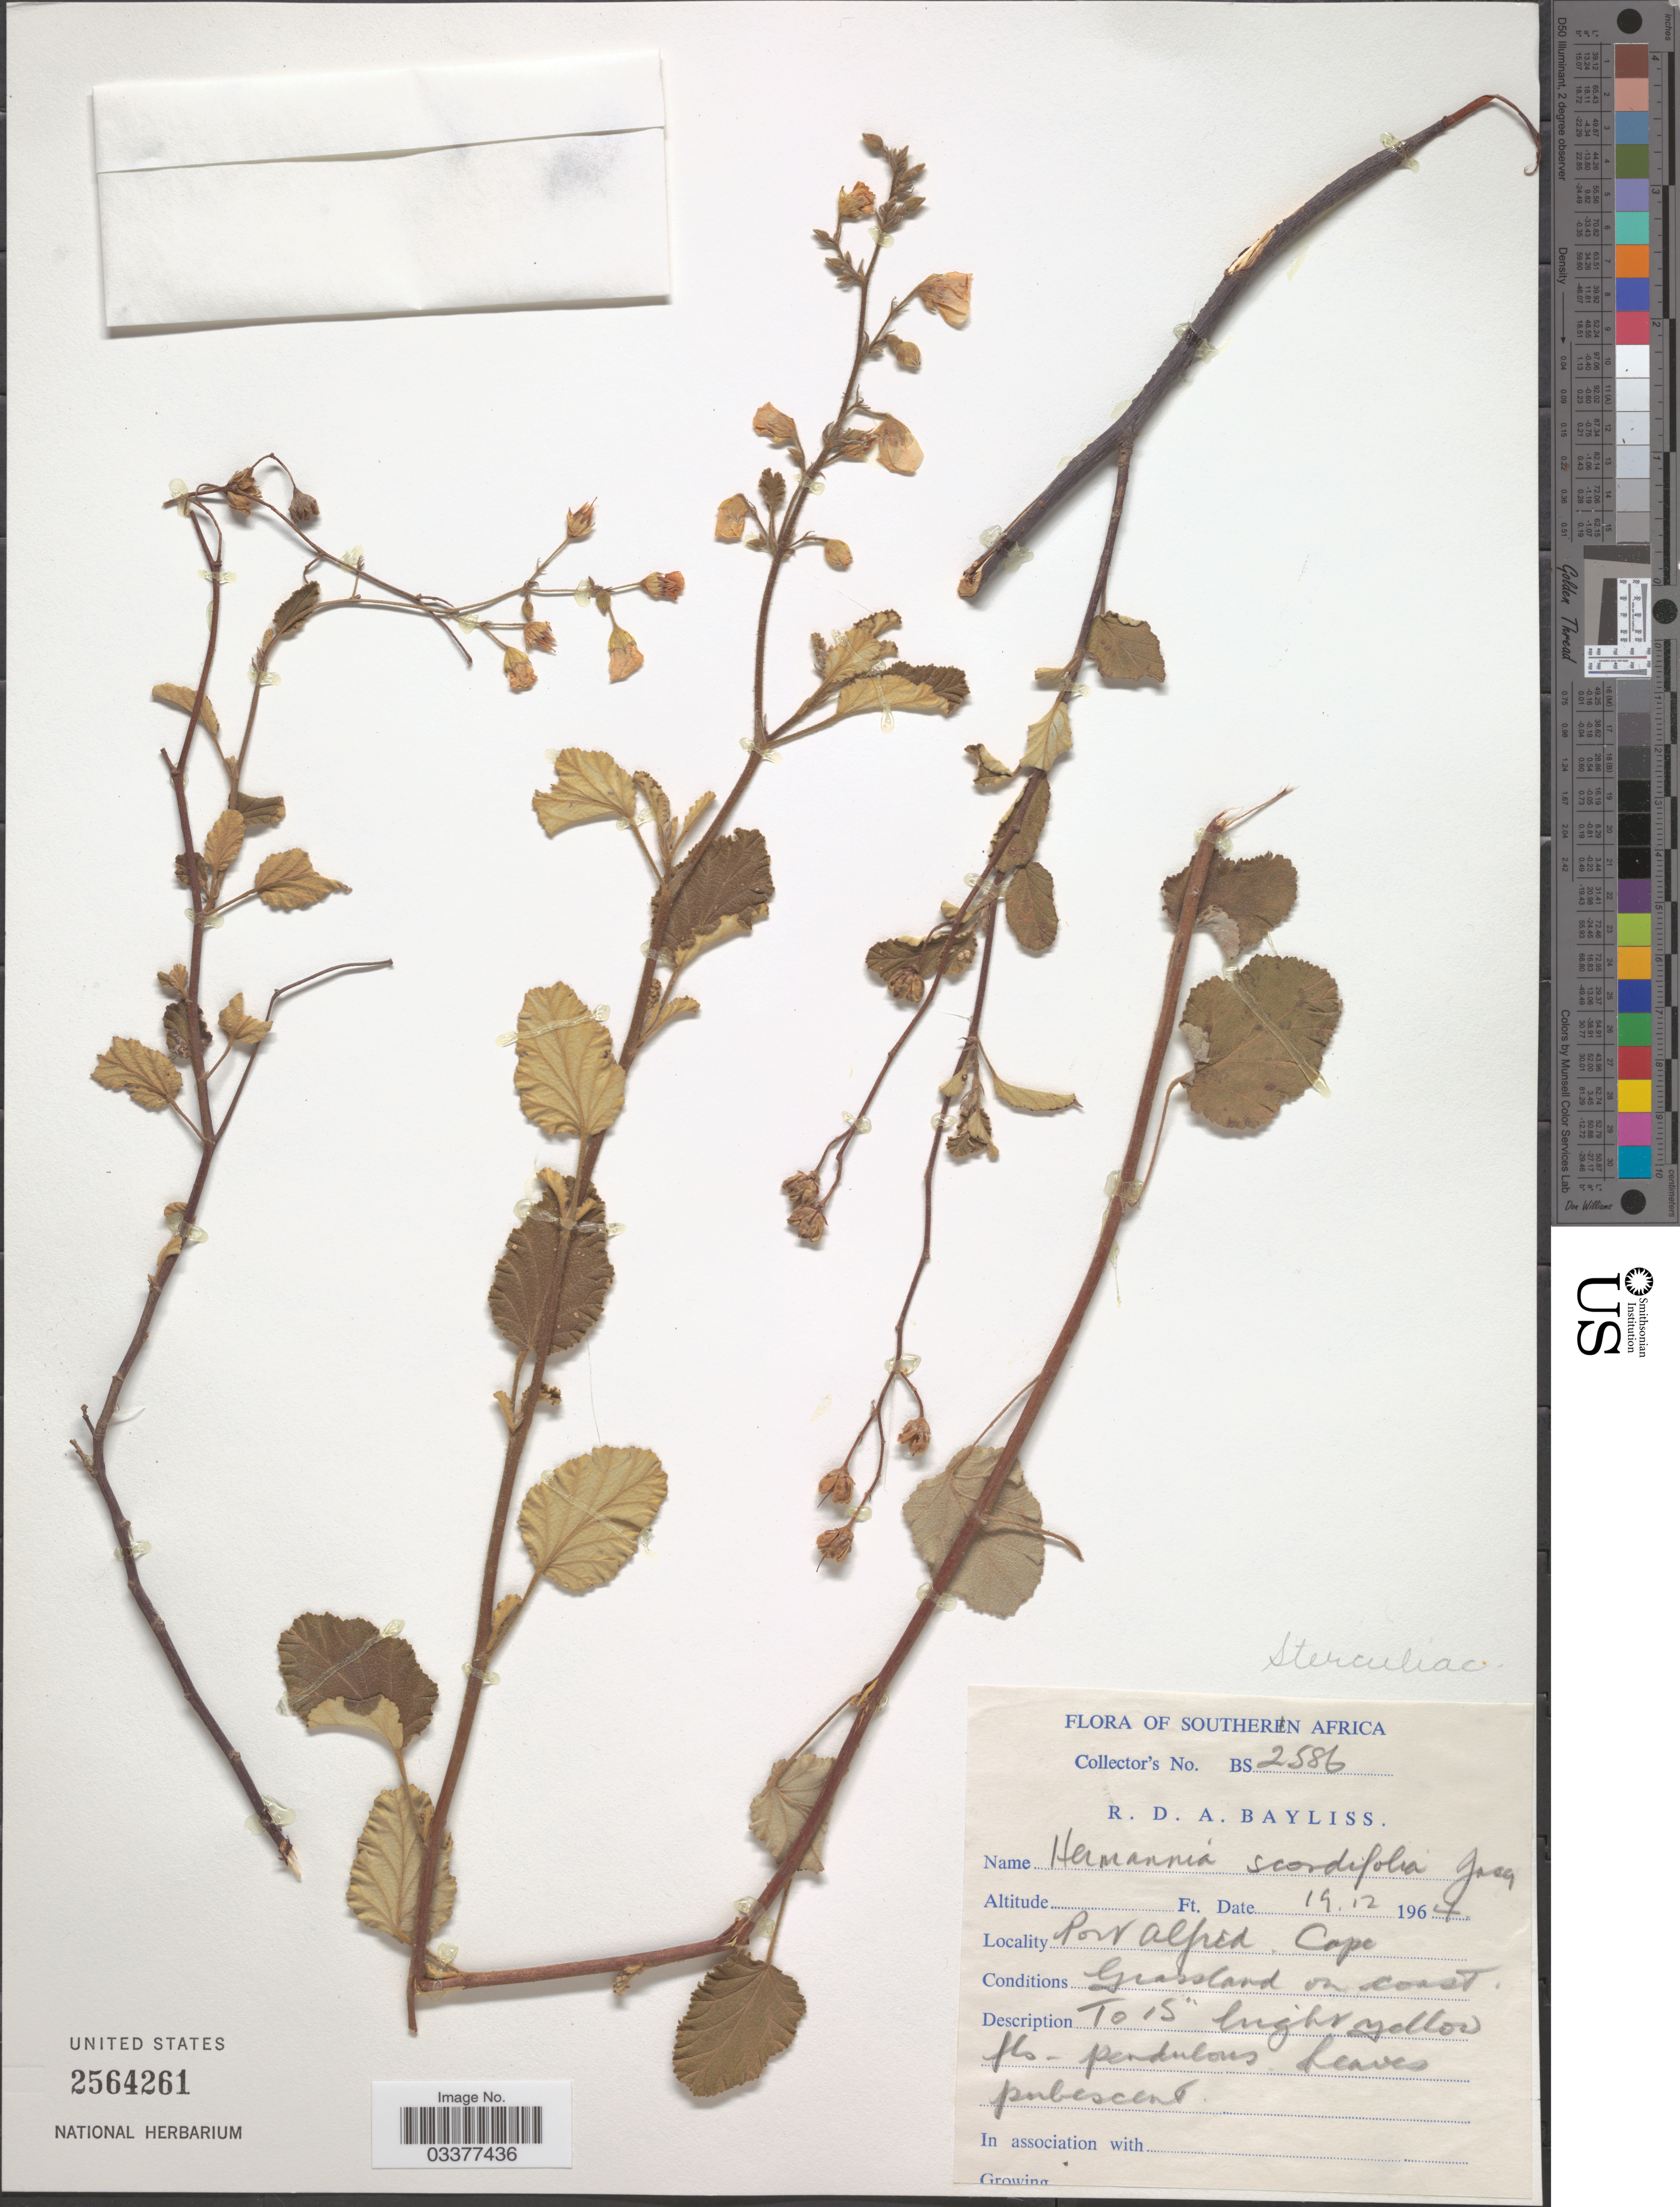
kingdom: Plantae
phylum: Tracheophyta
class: Magnoliopsida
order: Malvales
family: Malvaceae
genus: Hermannia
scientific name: Hermannia scordifolia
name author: Jacq.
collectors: R. Bayliss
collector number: BS2586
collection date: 1964-12-19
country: South Africa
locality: Port Alfred. Cape.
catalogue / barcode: US 2564261